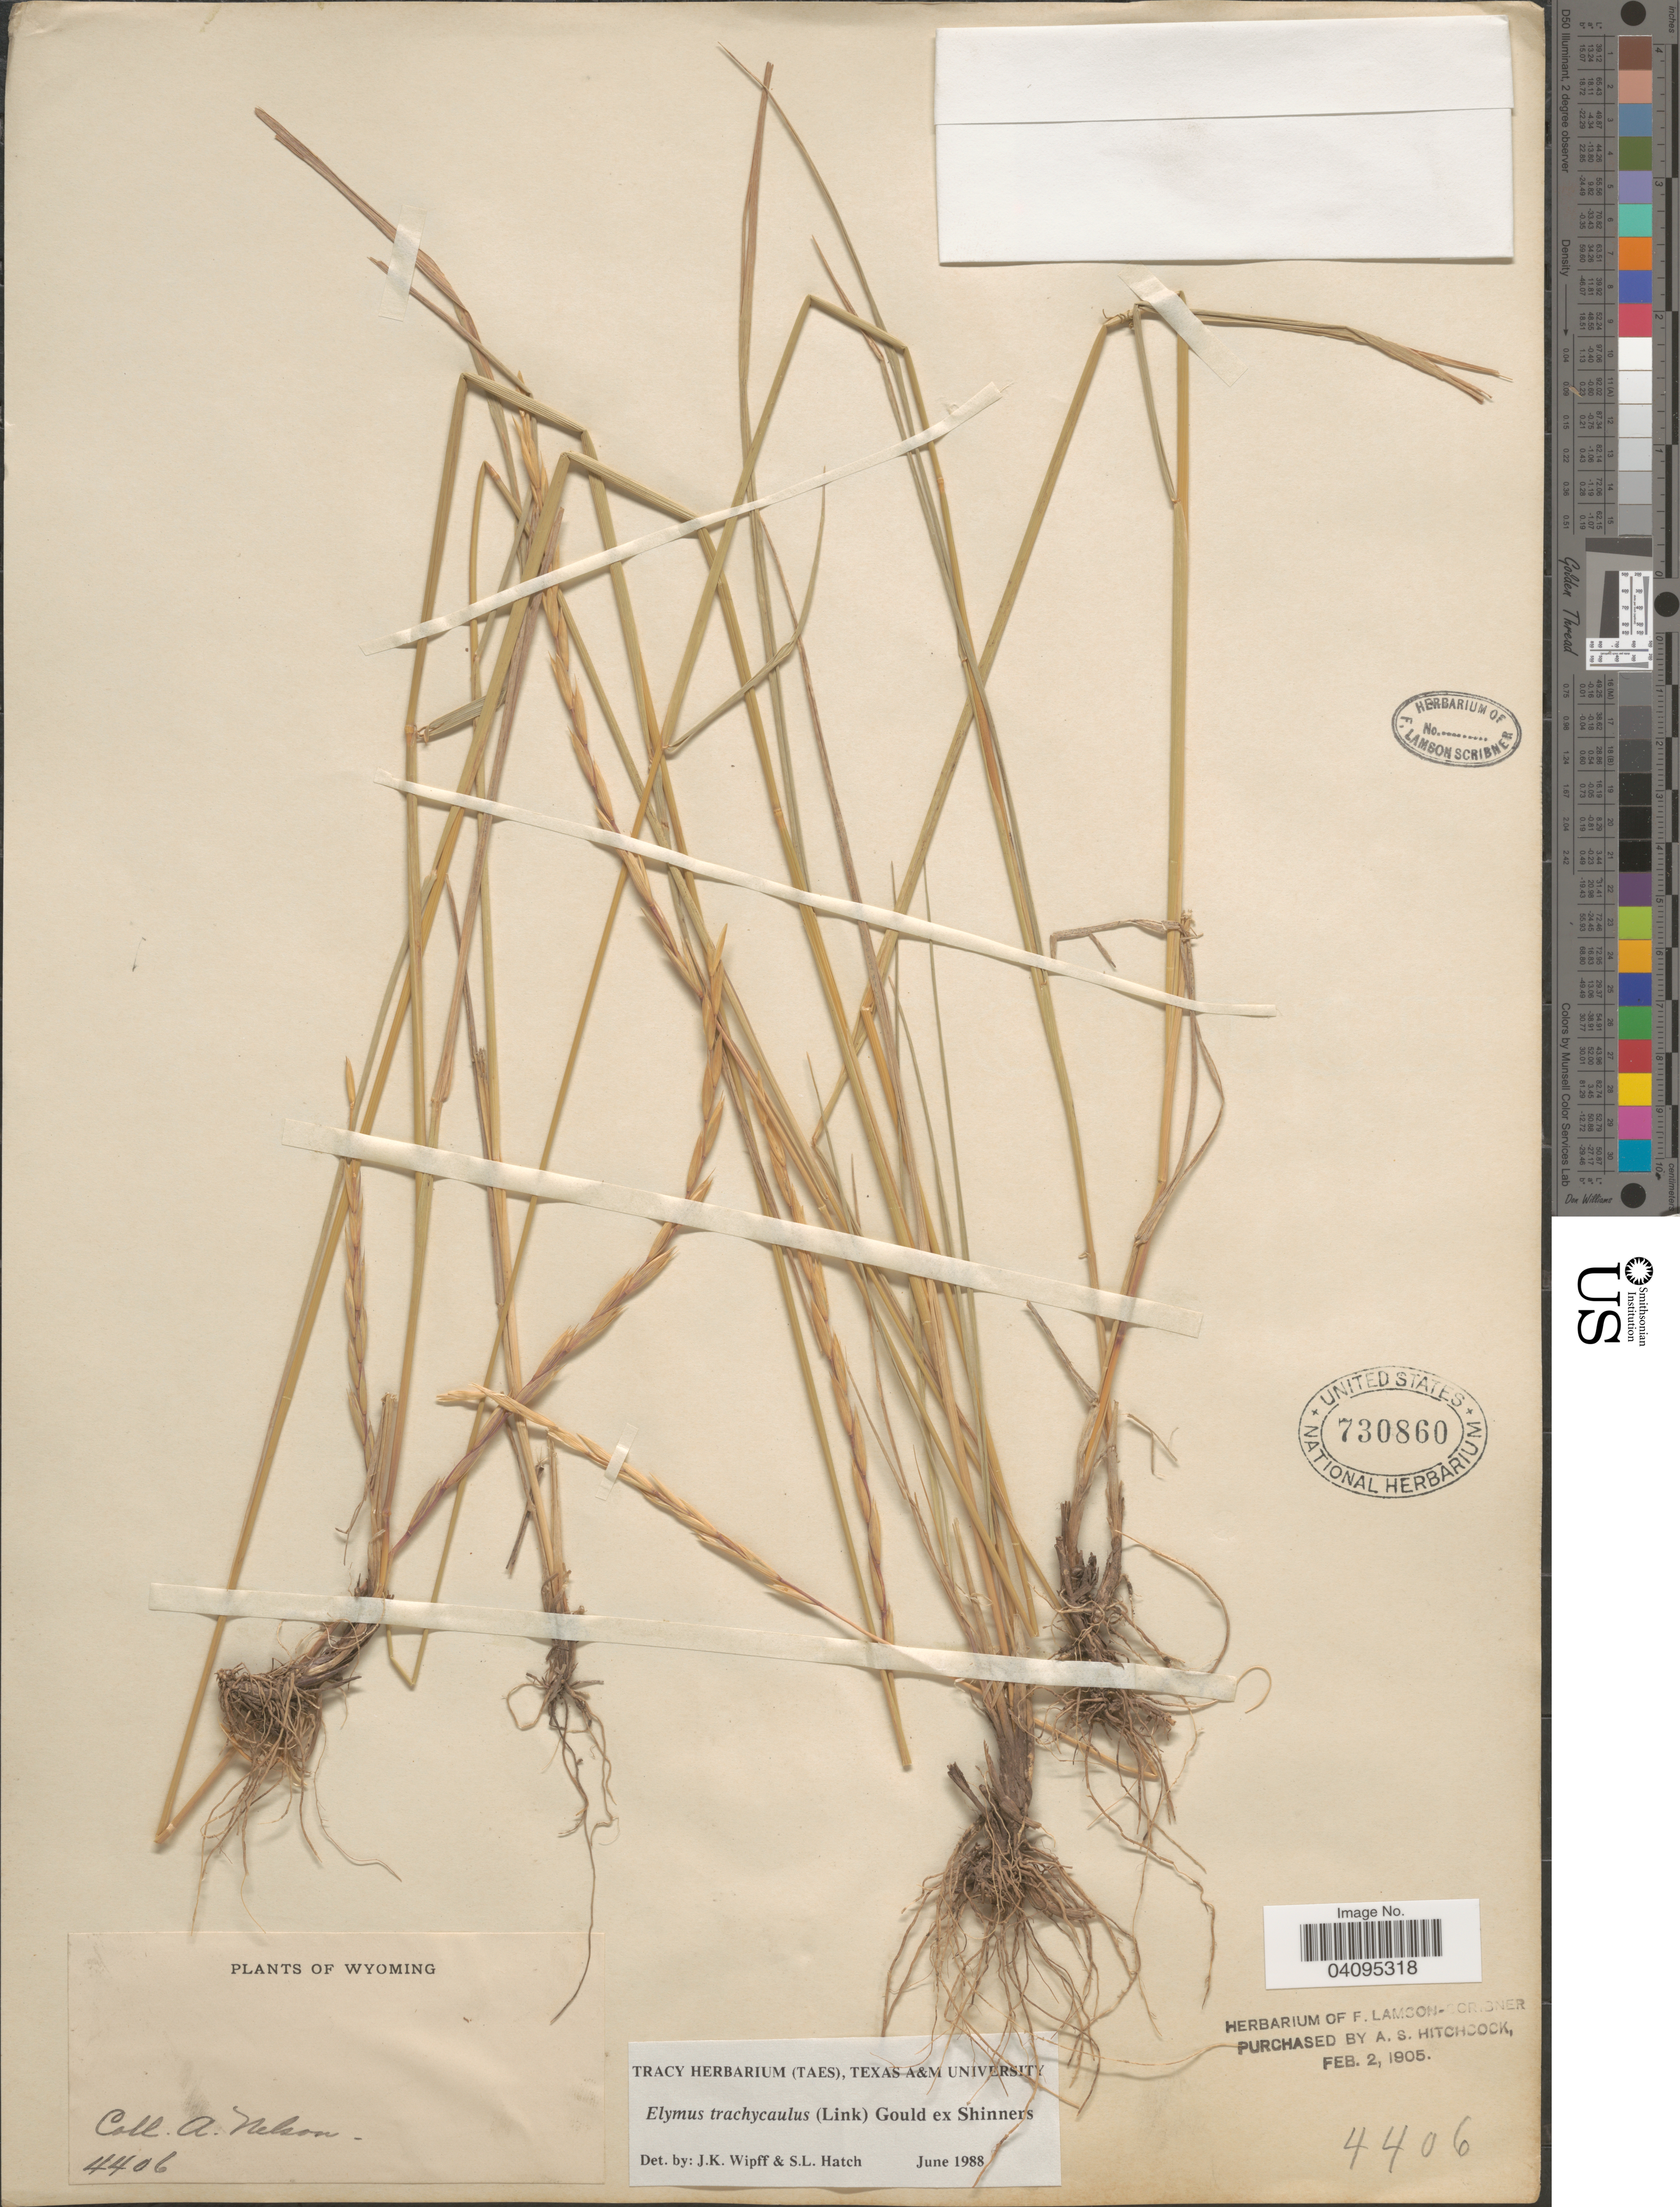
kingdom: Plantae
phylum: Tracheophyta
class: Liliopsida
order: Poales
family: Poaceae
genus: Elymus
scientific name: Elymus trachycaulus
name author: (Link) Gould ex Shinners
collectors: A. Nelson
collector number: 4406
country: United States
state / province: Wyoming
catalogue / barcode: US 730860